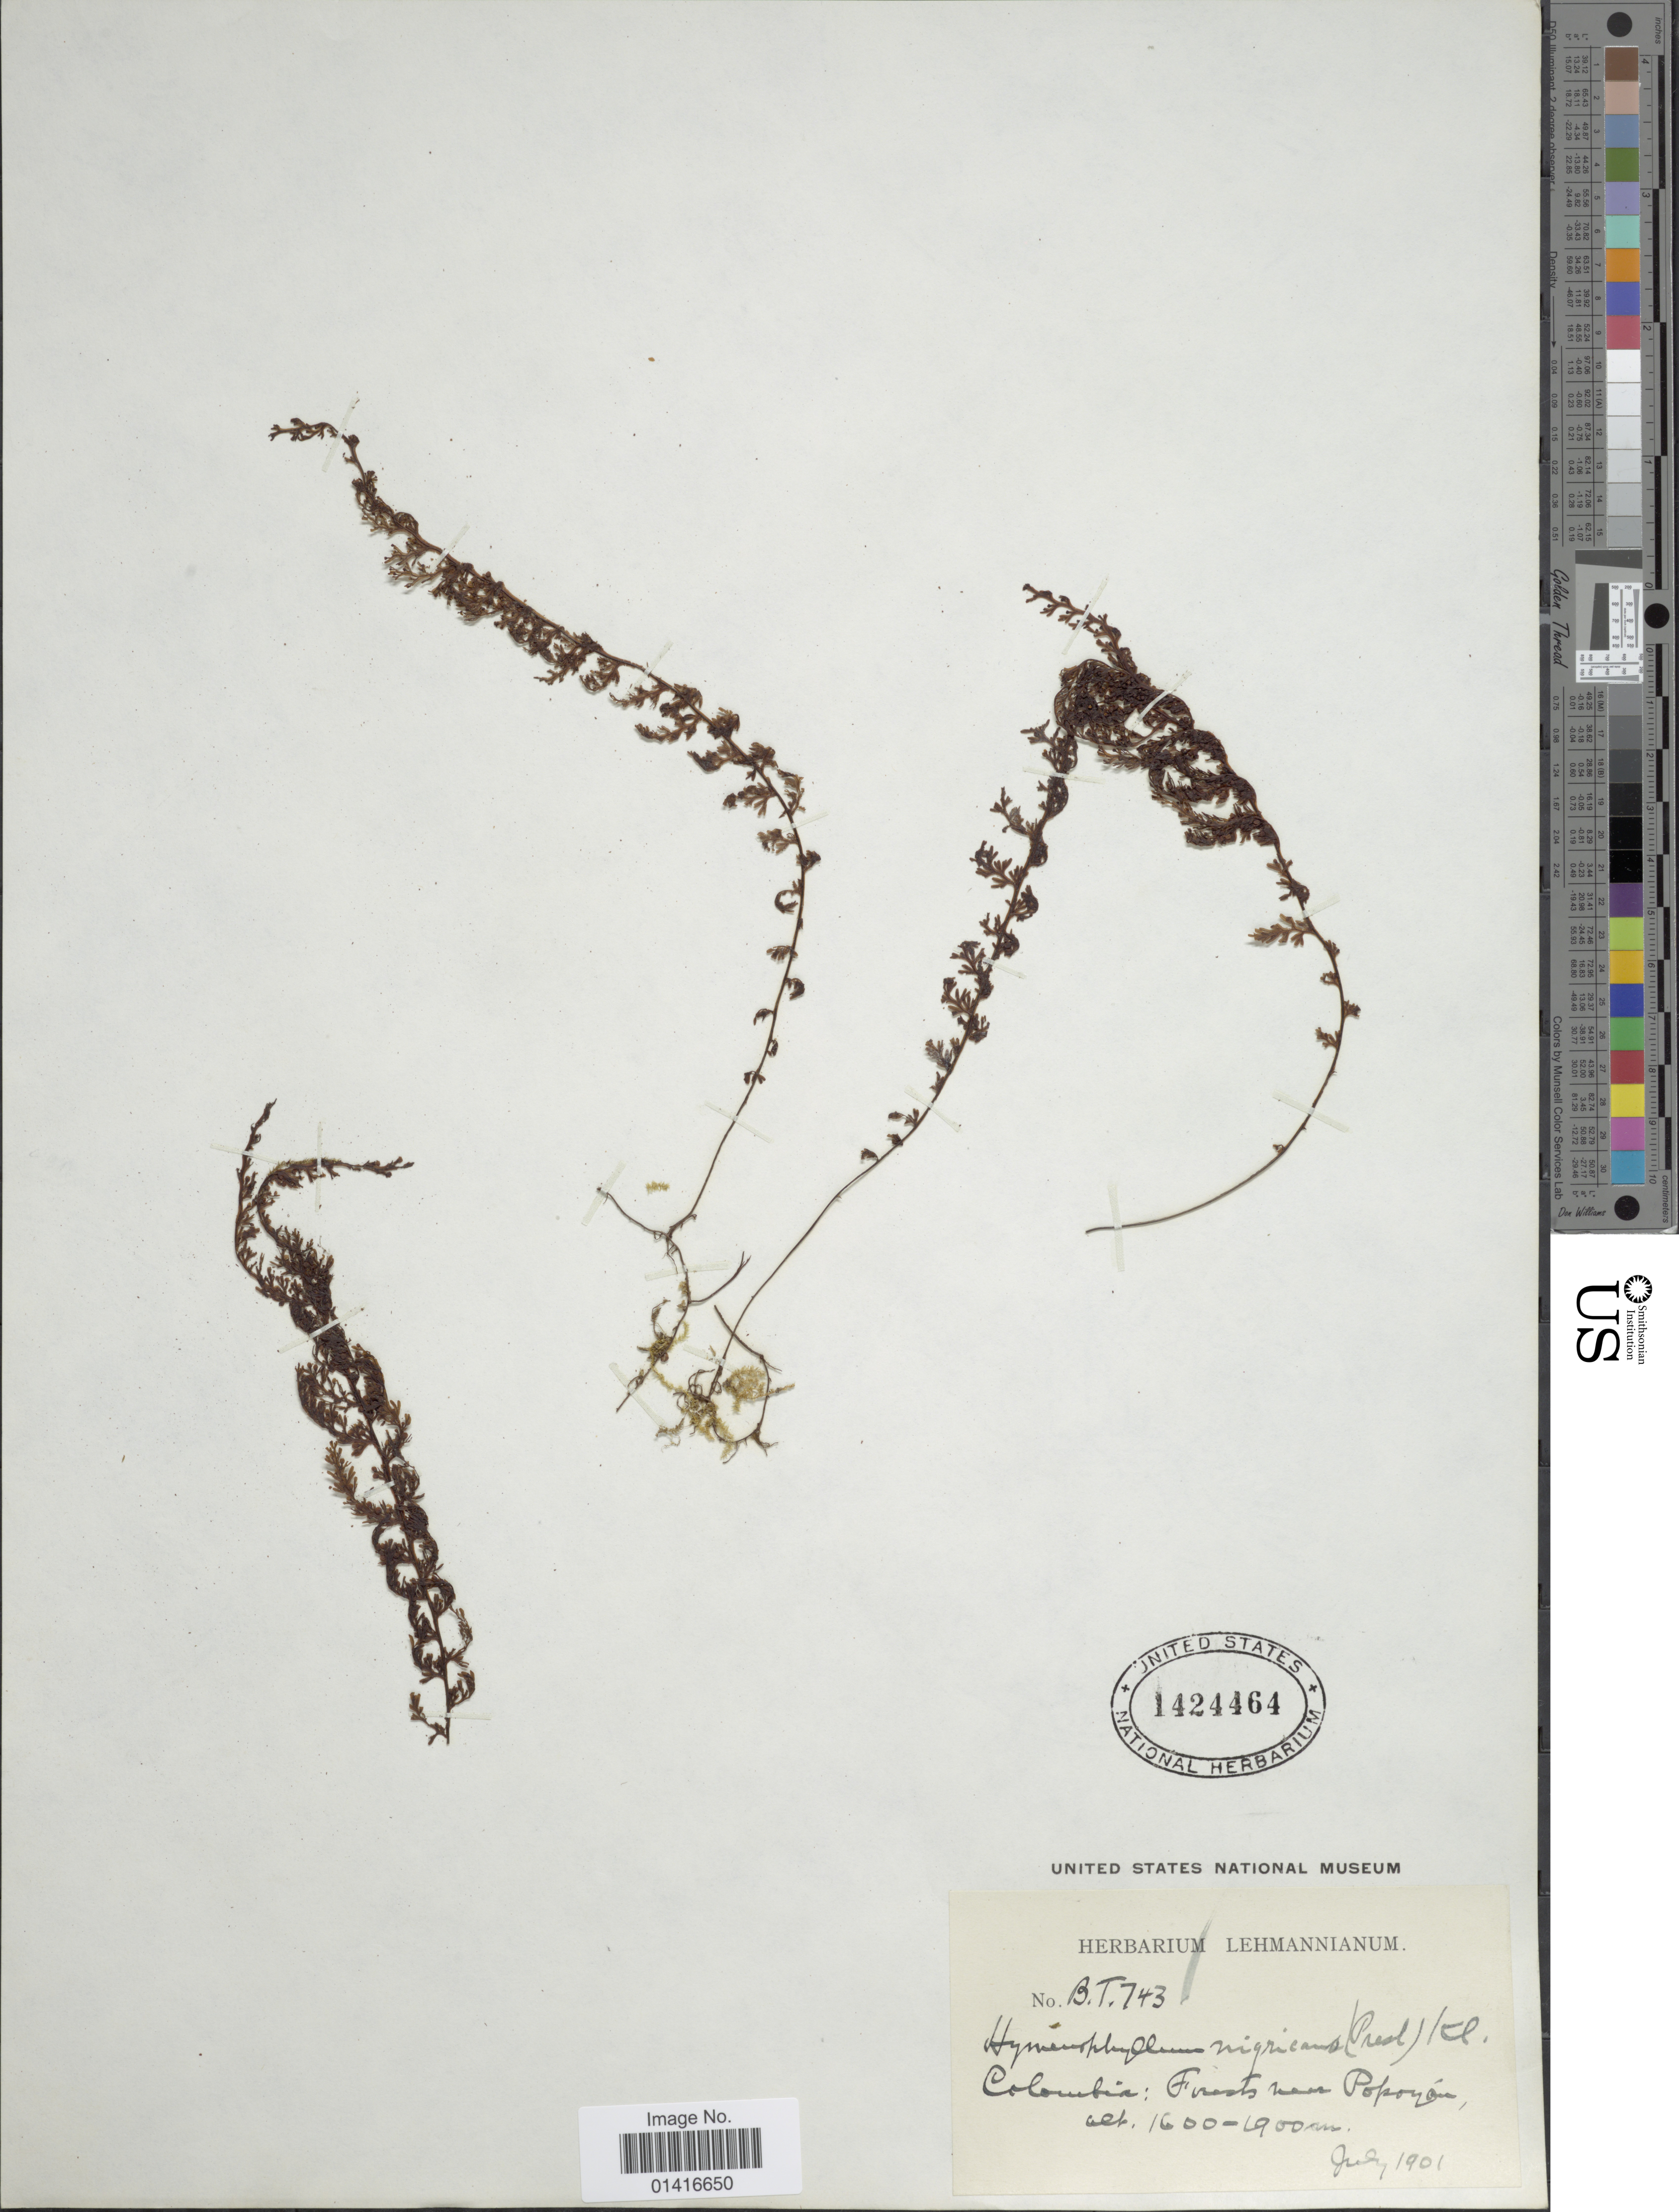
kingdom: Plantae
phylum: Tracheophyta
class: Polypodiopsida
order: Hymenophyllales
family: Hymenophyllaceae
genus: Hymenophyllum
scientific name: Hymenophyllum myriocarpum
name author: Hook.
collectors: ex herb. Lehmannianum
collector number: B.T. 743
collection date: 1901-07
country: Colombia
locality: Forest near Popoyán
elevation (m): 1600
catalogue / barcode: US 1424464